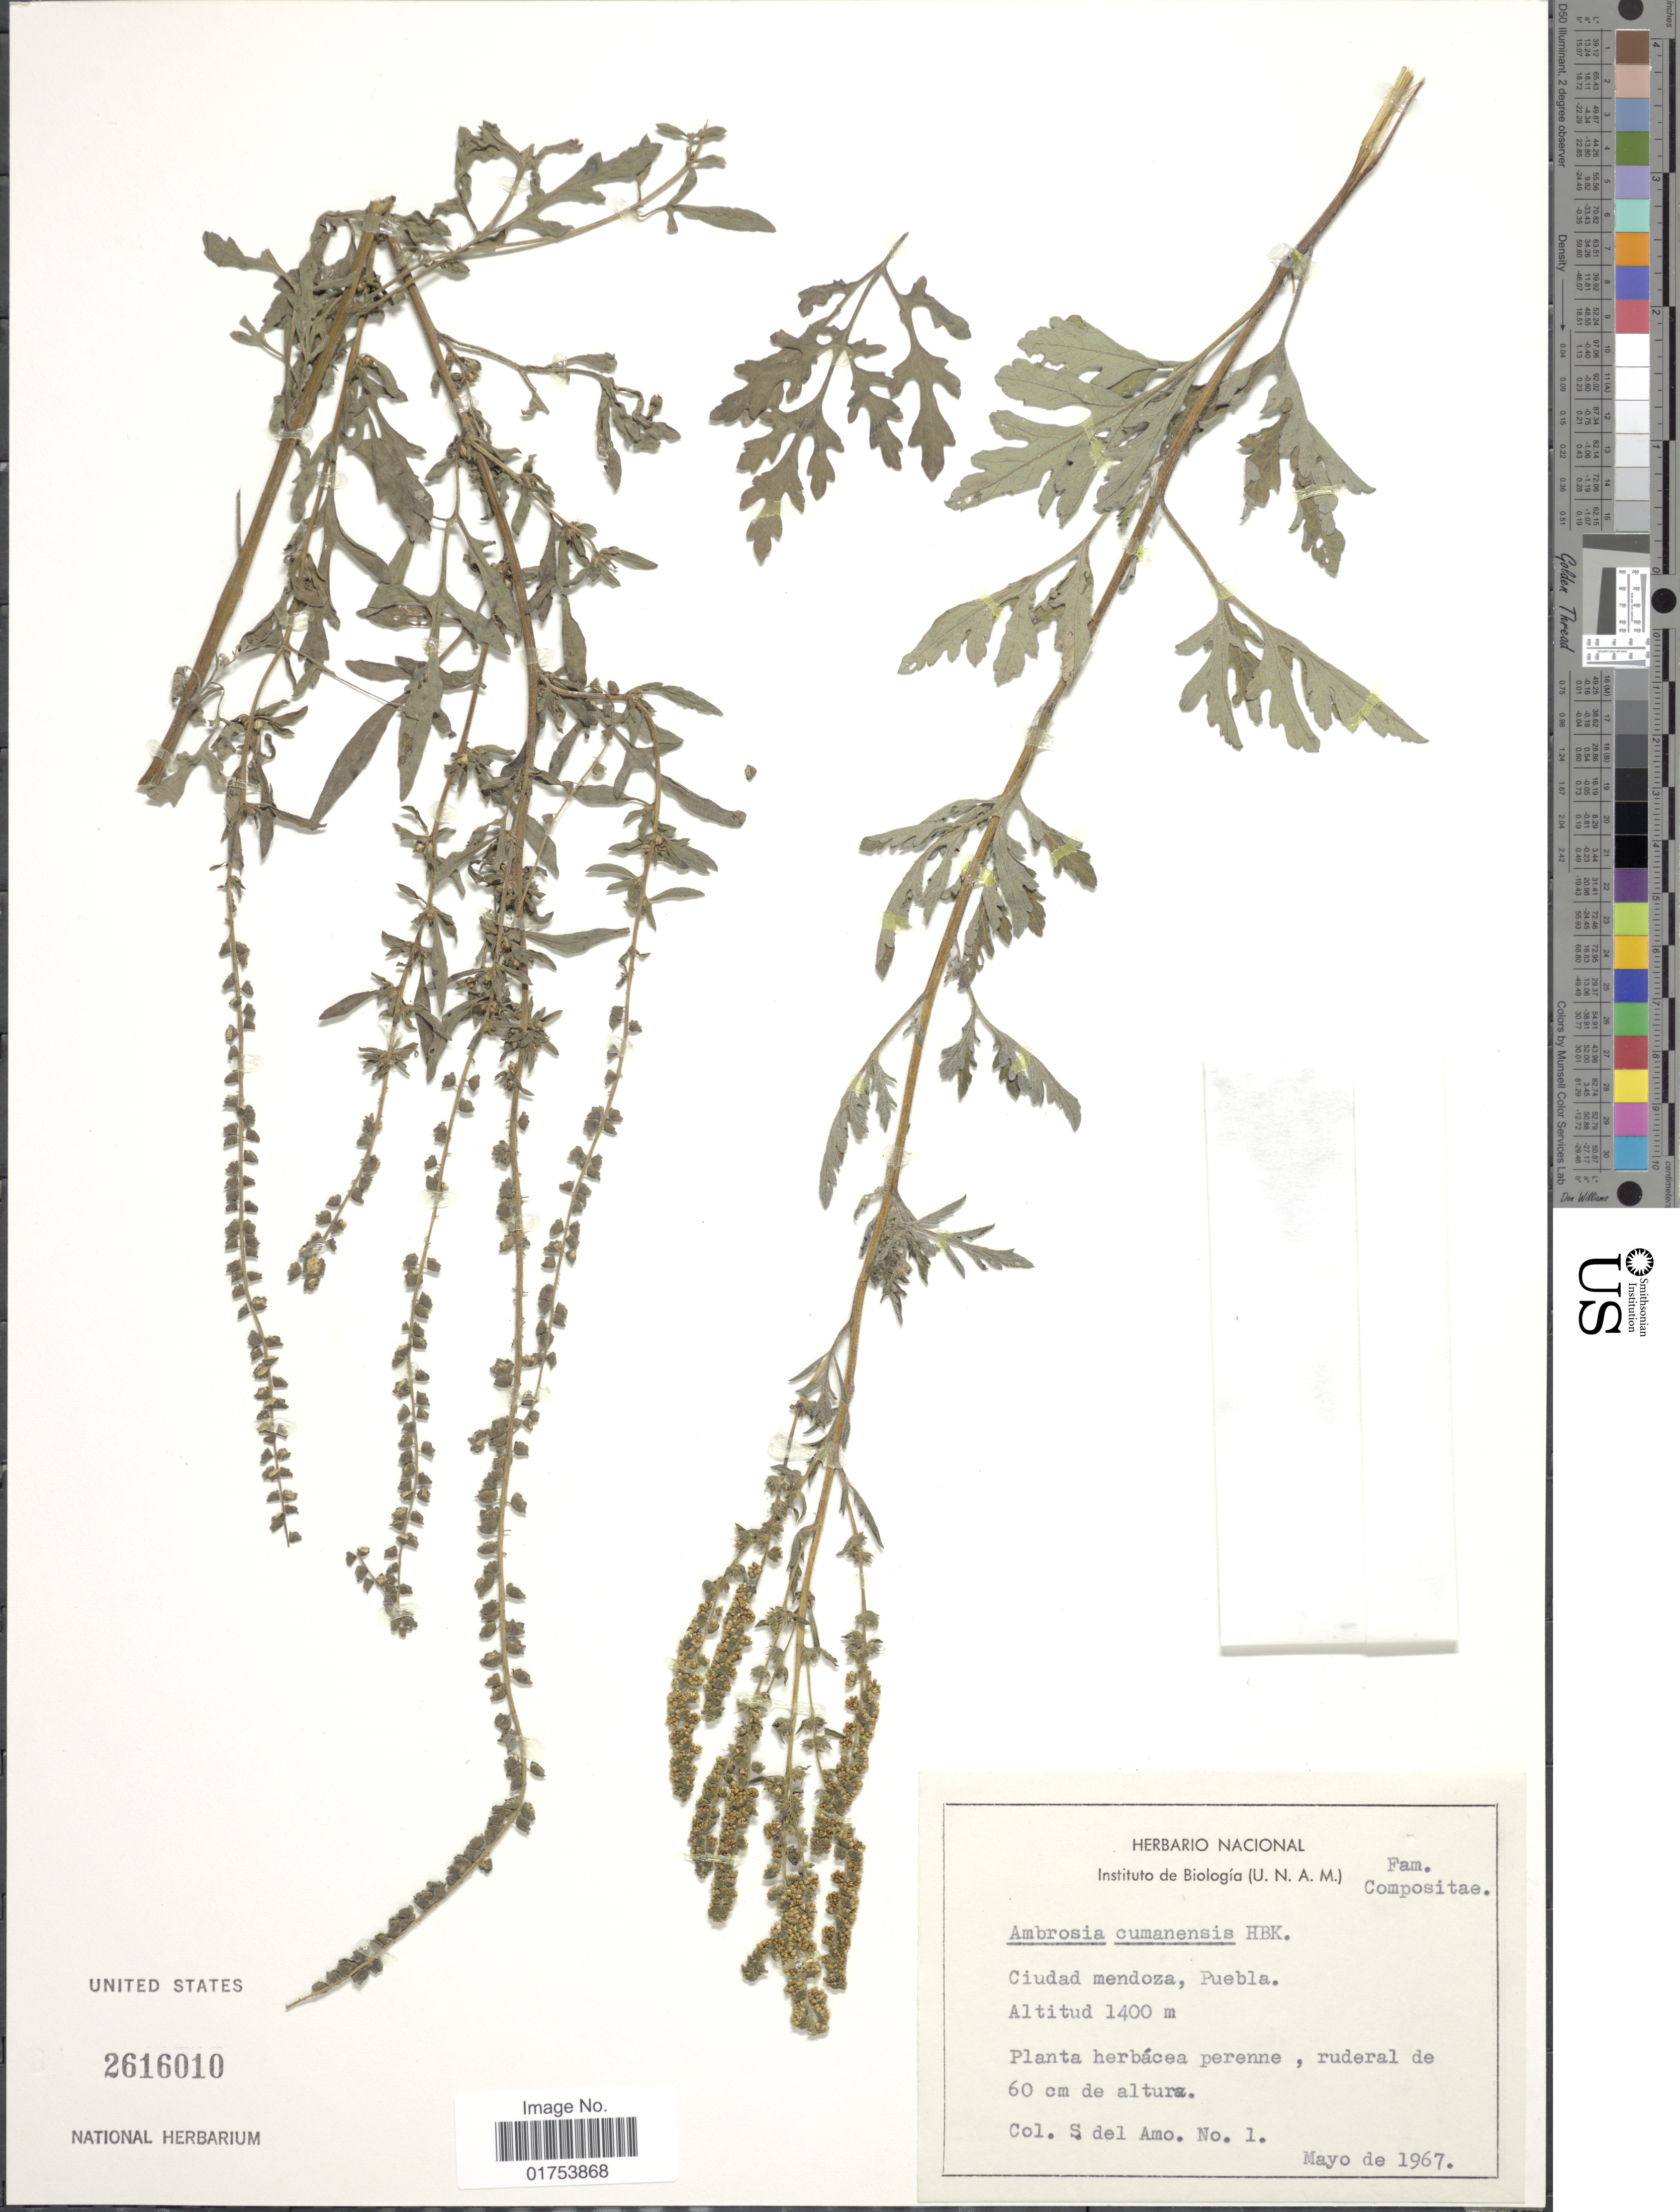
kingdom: Plantae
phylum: Tracheophyta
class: Magnoliopsida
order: Asterales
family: Asteraceae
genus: Ambrosia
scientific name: Ambrosia cumanensis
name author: Kunth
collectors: S. Amo.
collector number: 1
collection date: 1967-05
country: Mexico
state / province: Puebla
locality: Ciudad mendoza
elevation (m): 1400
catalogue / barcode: US 2616010